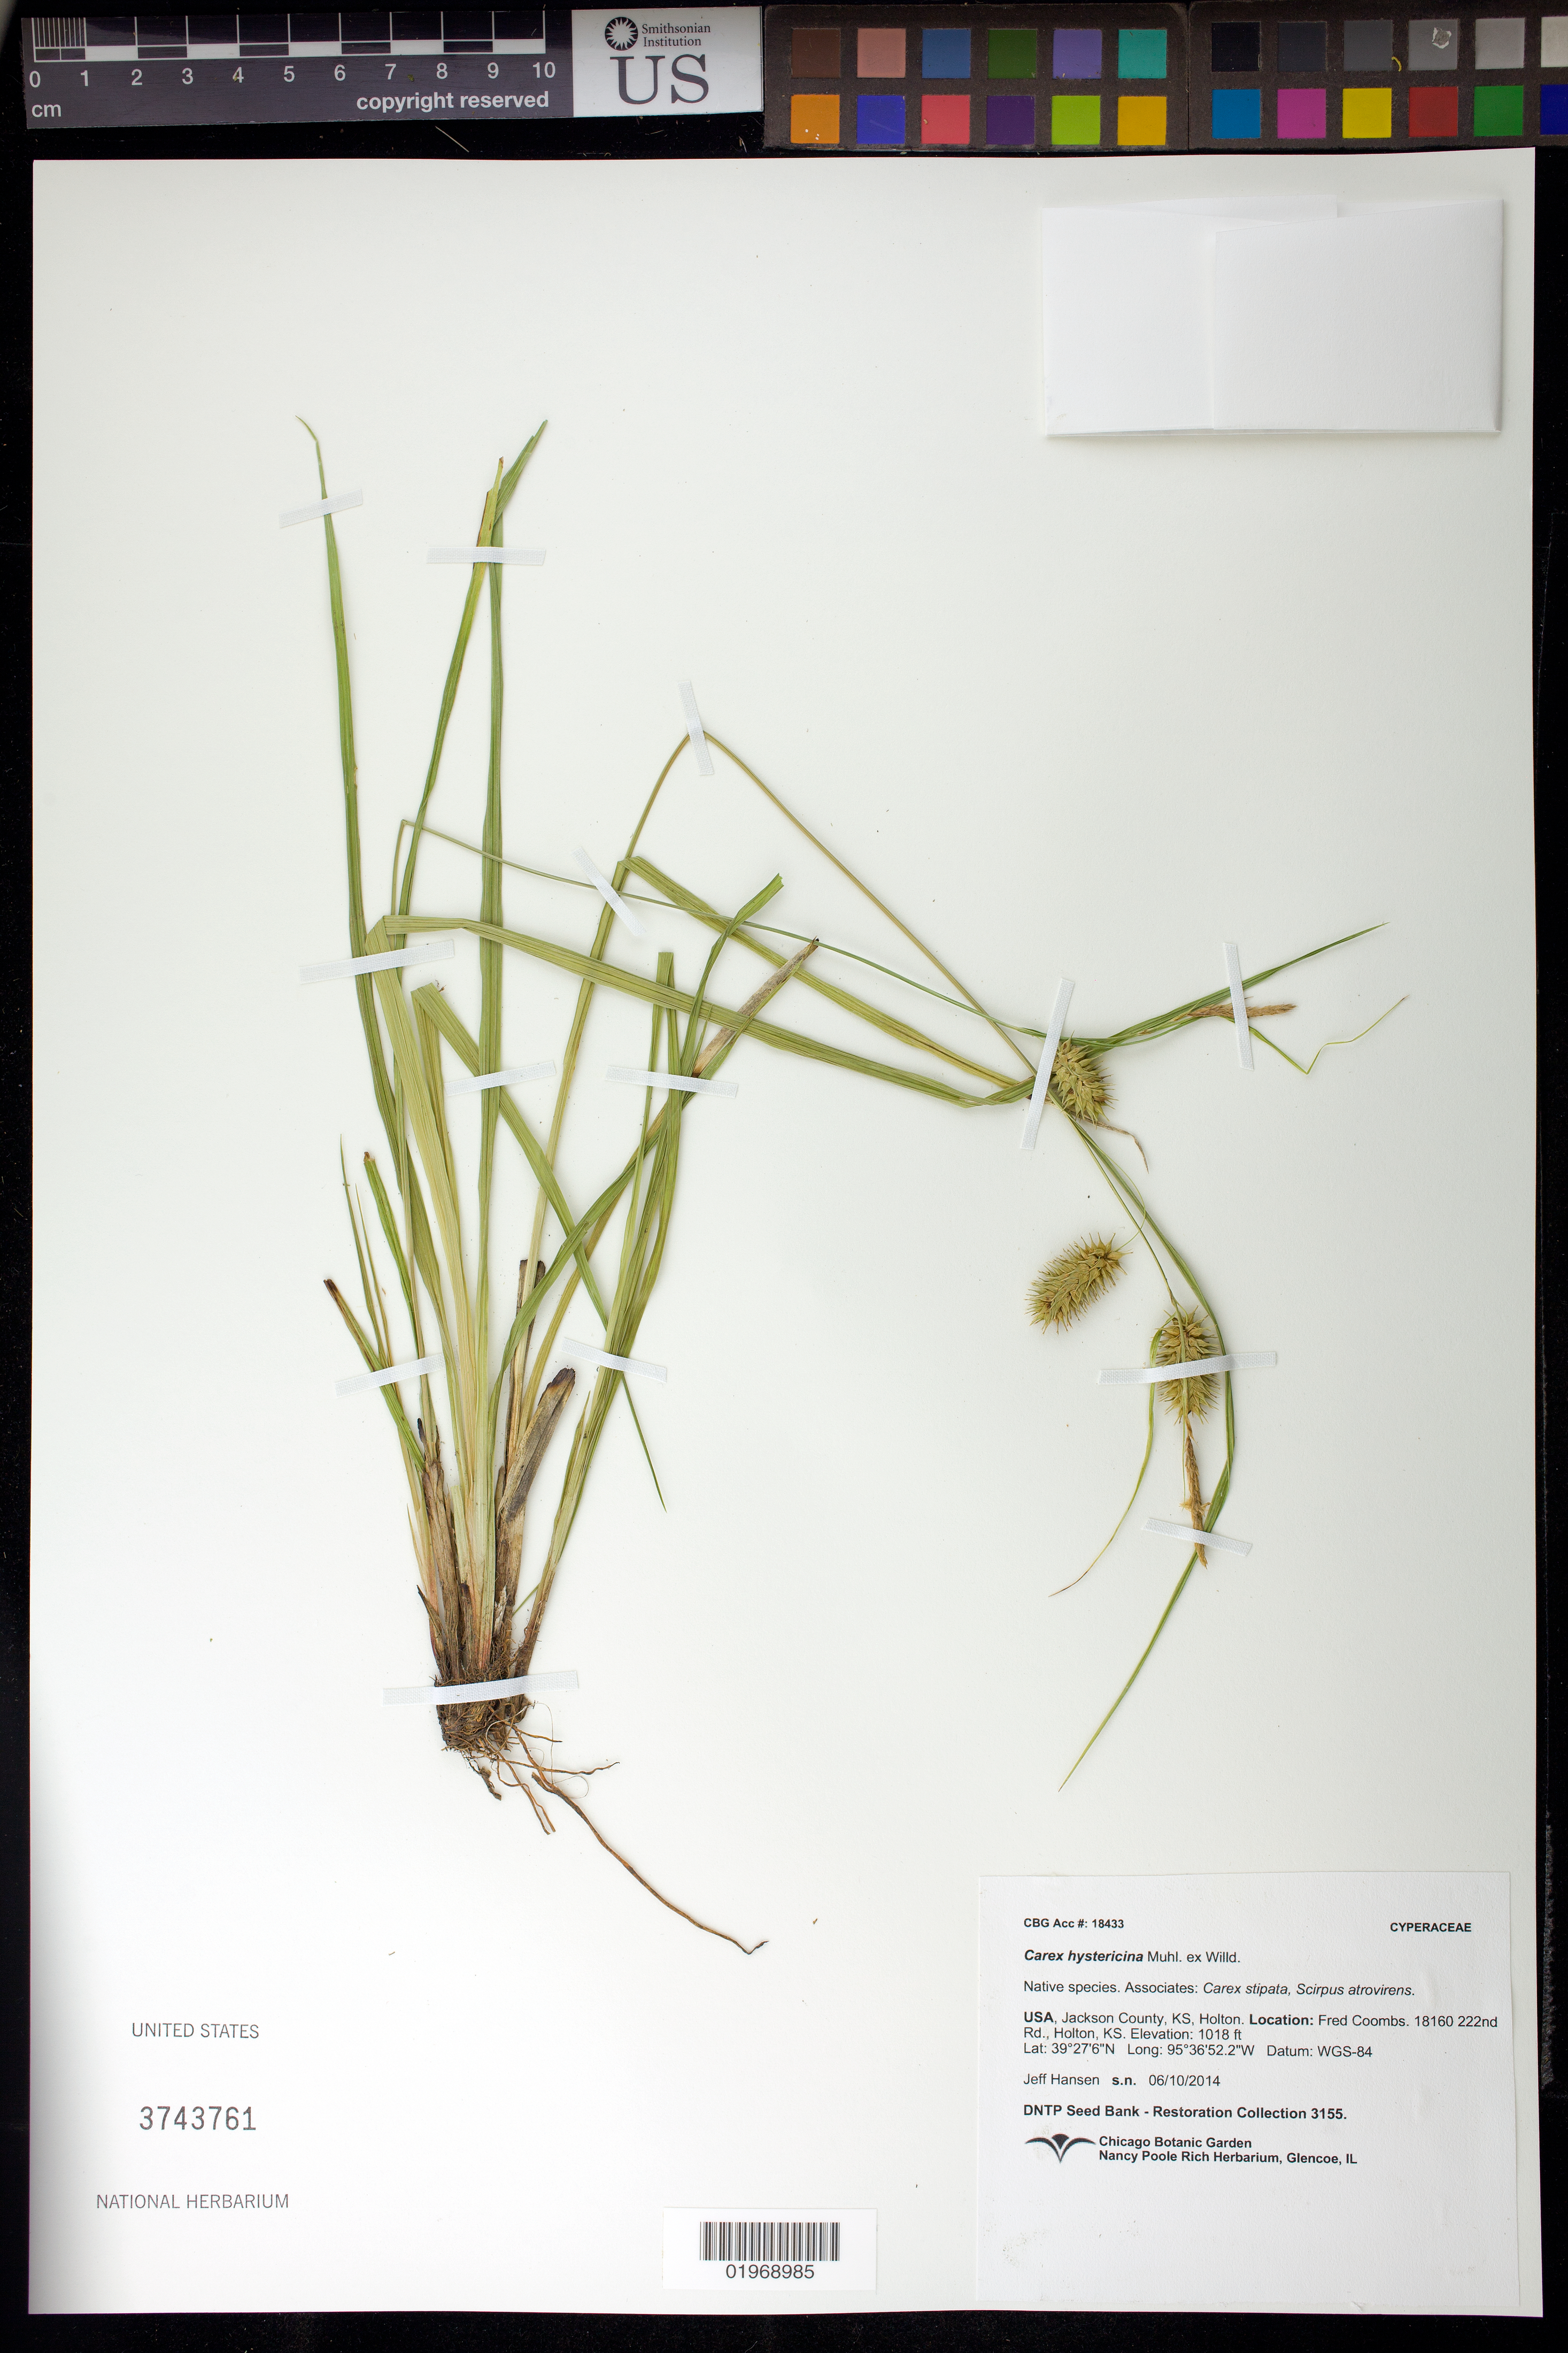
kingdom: Plantae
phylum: Tracheophyta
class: Liliopsida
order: Poales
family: Cyperaceae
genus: Carex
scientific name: Carex hystericina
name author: Muhl. ex Willd.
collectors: J. Hansen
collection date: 2014-06-10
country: United States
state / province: Kansas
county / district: Jackson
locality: Holton. Fred Coombs.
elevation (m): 310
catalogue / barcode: US 3743761